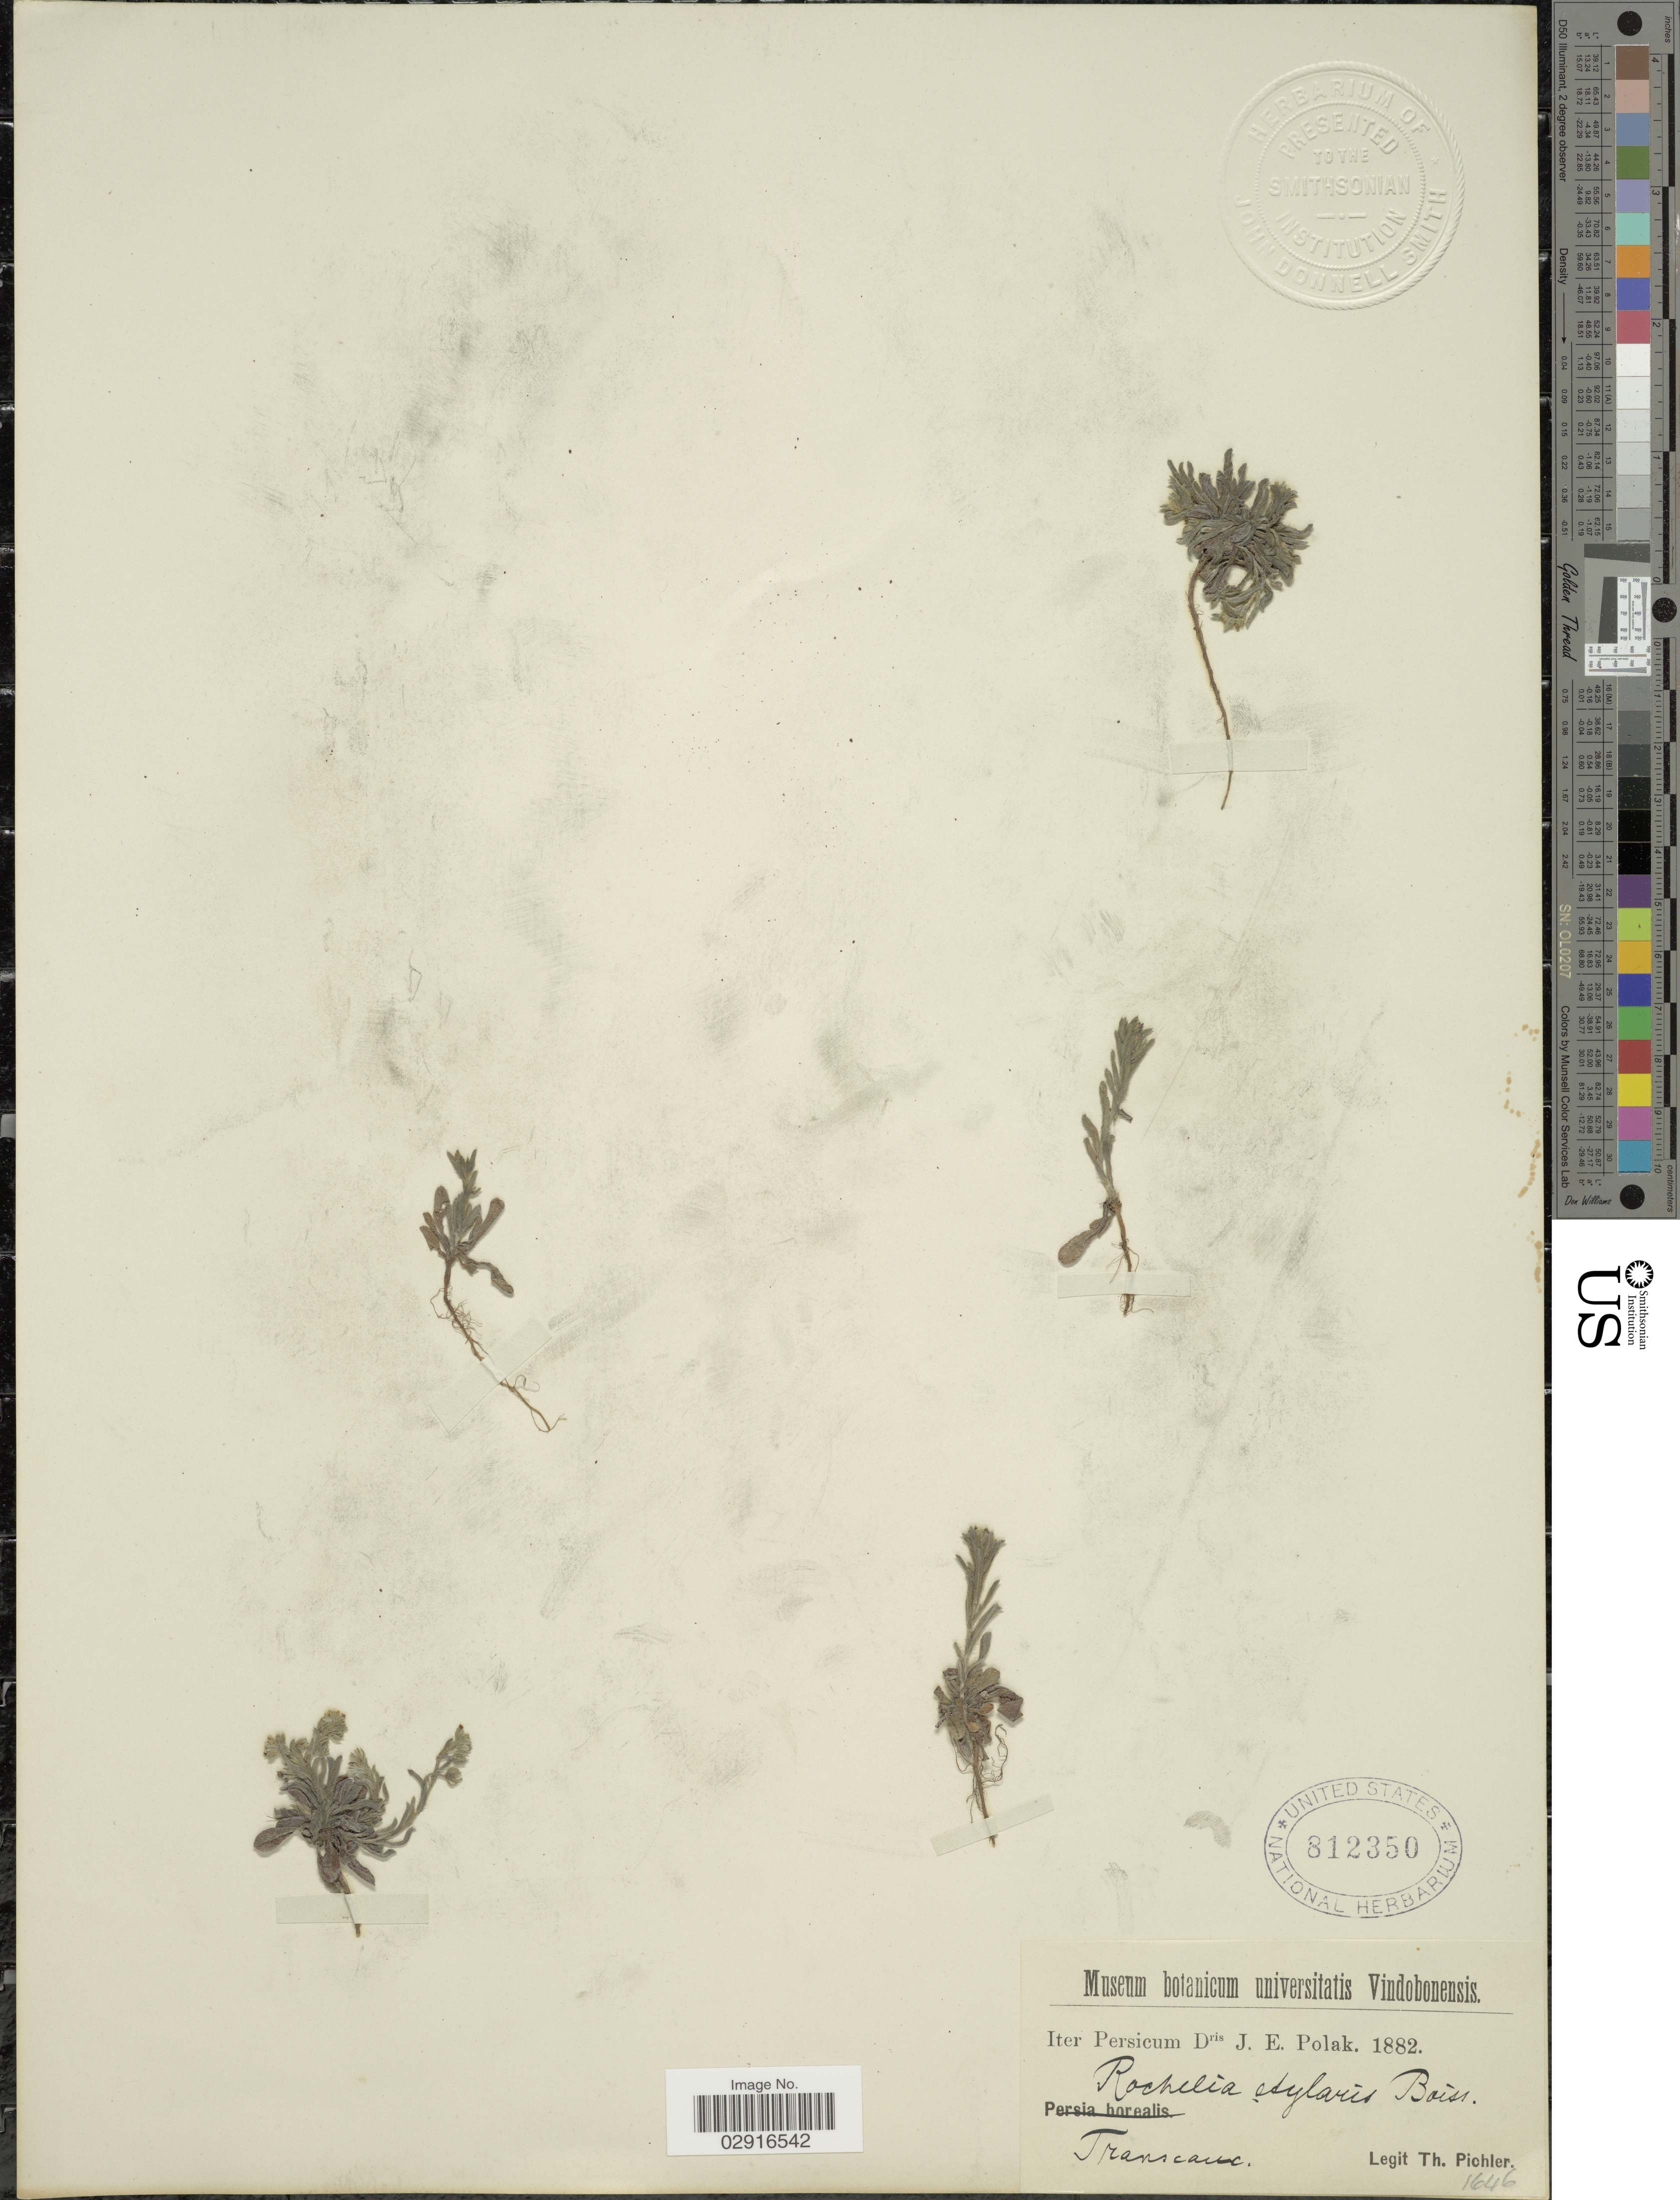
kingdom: Plantae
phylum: Tracheophyta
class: Magnoliopsida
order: Boraginales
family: Boraginaceae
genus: Rochelia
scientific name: Rochelia stylaris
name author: Boiss.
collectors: T. Pichler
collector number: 1646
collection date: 1882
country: Iran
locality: Iter Persicum. Transcauc.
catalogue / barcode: US 812350